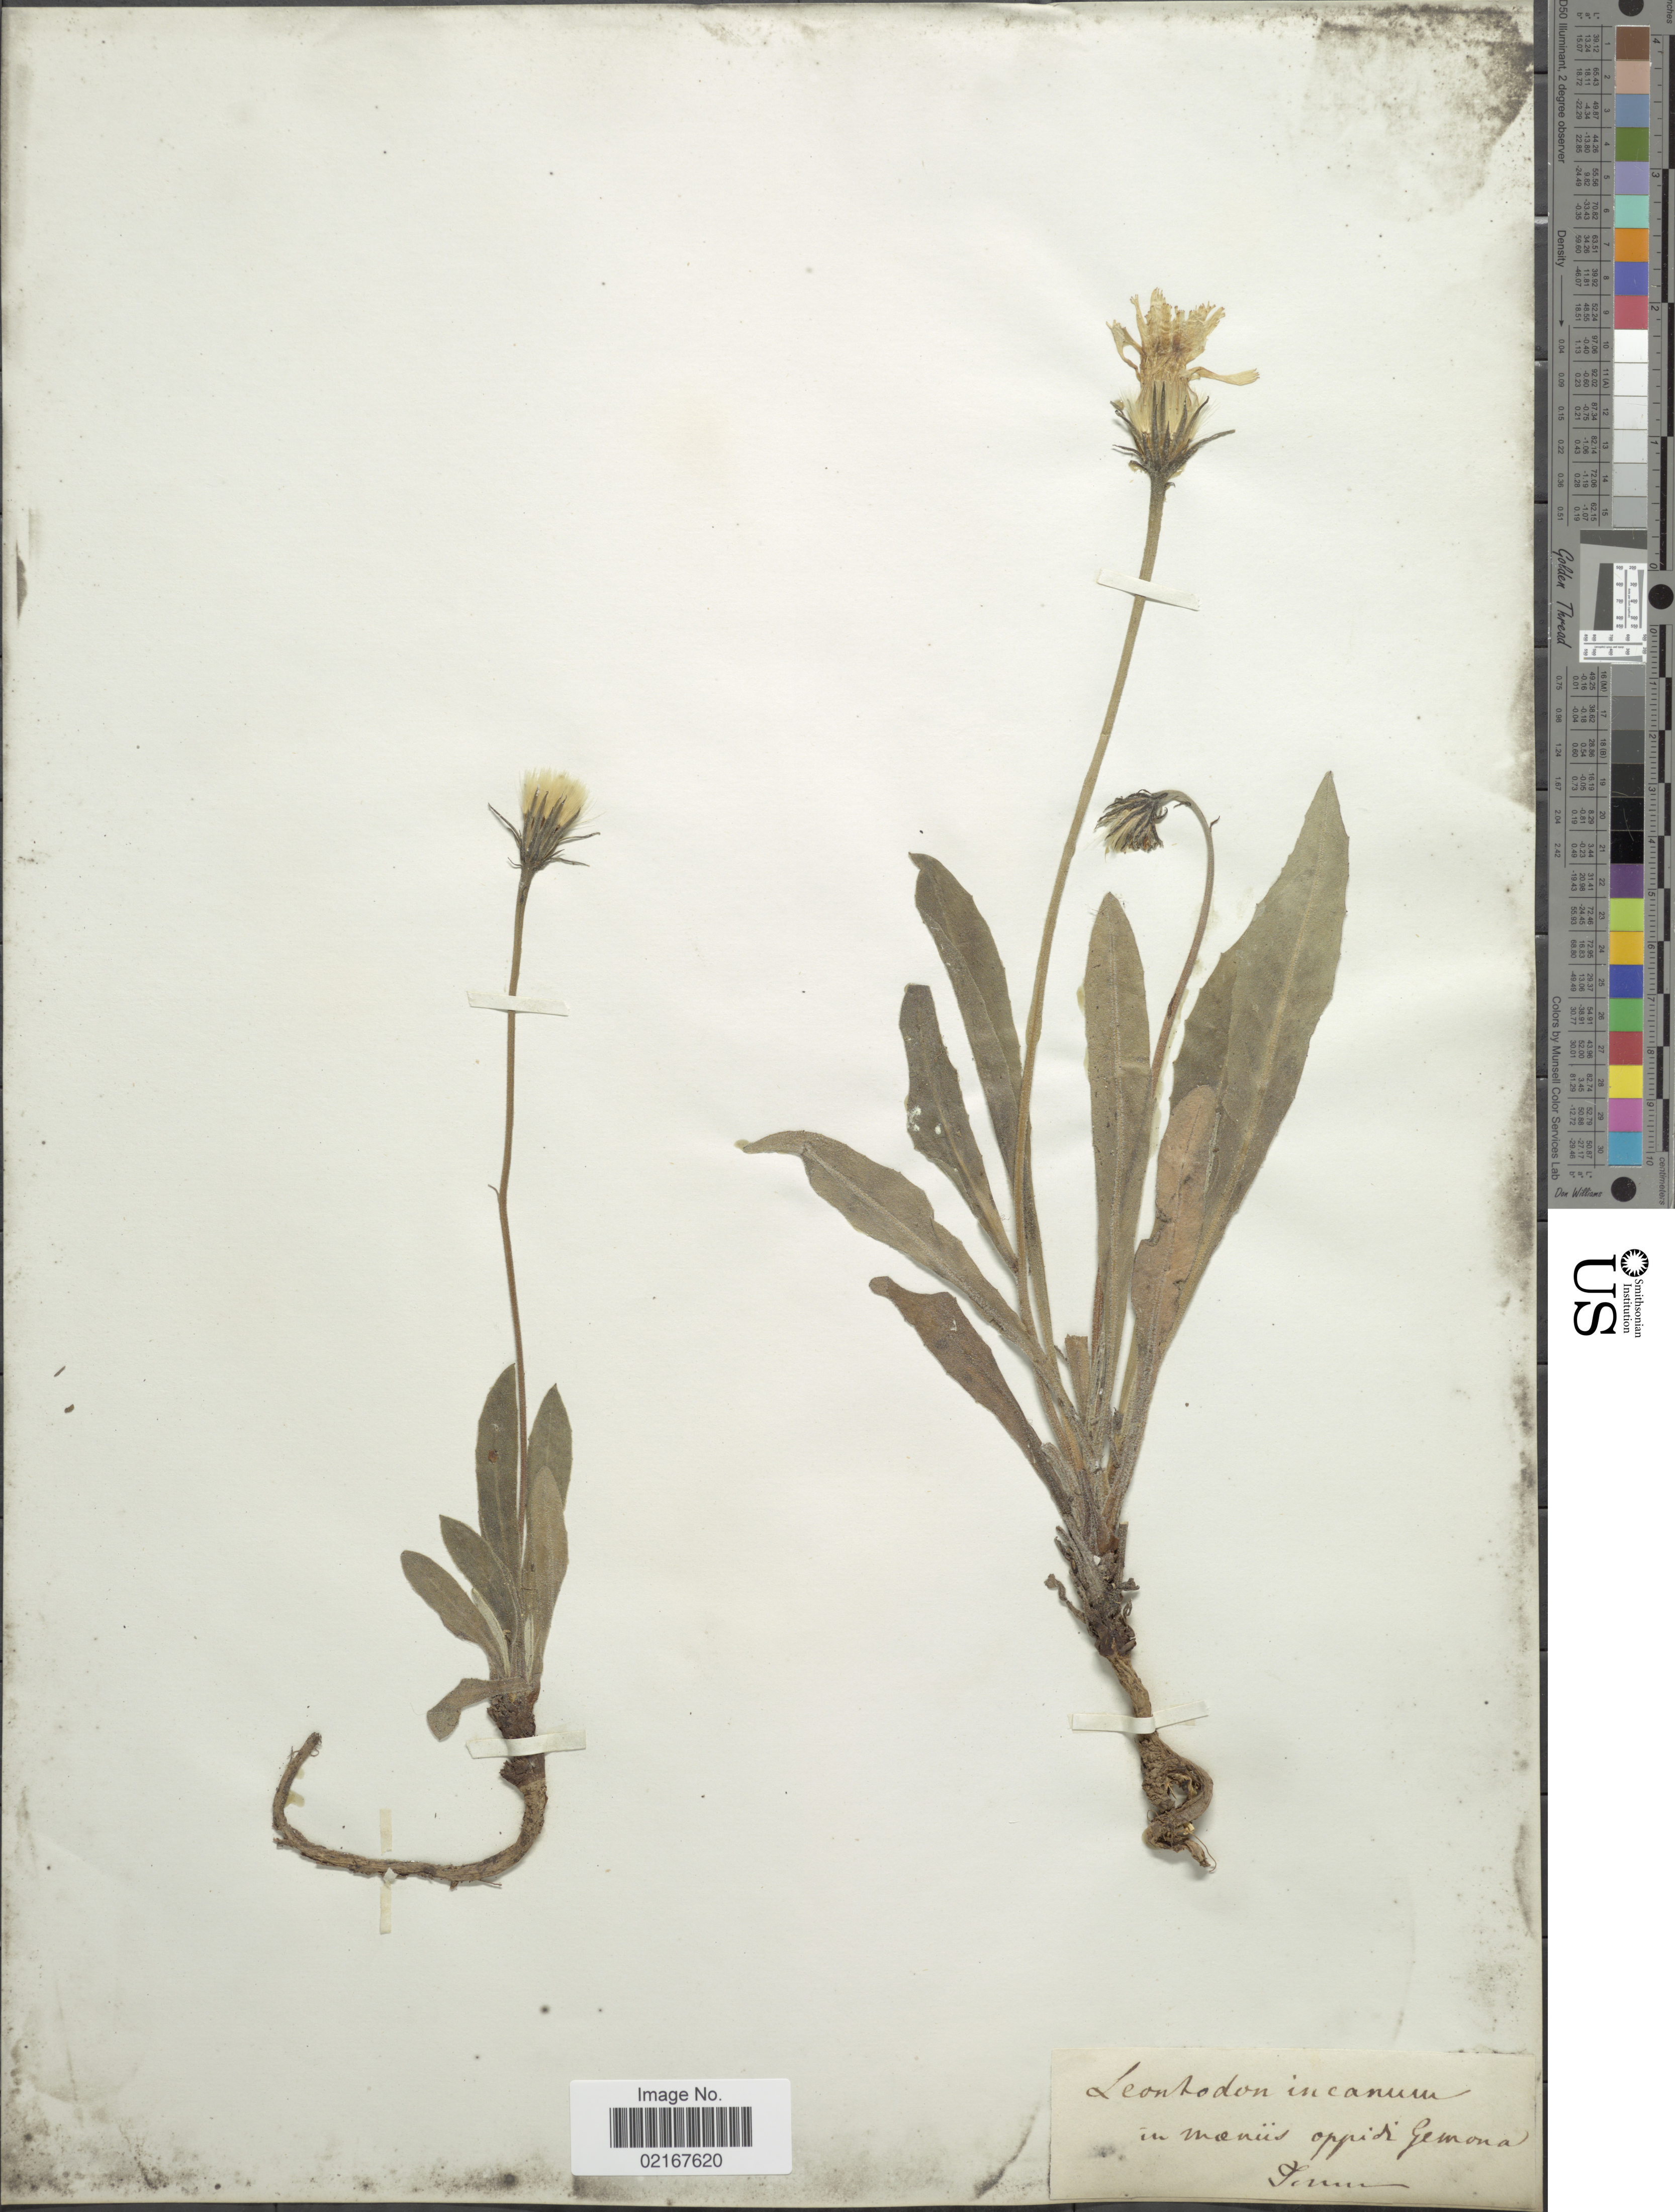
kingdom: Plantae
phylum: Tracheophyta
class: Magnoliopsida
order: Asterales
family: Asteraceae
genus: Leontodon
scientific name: Leontodon incanus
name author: (L.) Schrank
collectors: Tomur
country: Italy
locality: Moniis oppidi Gemona